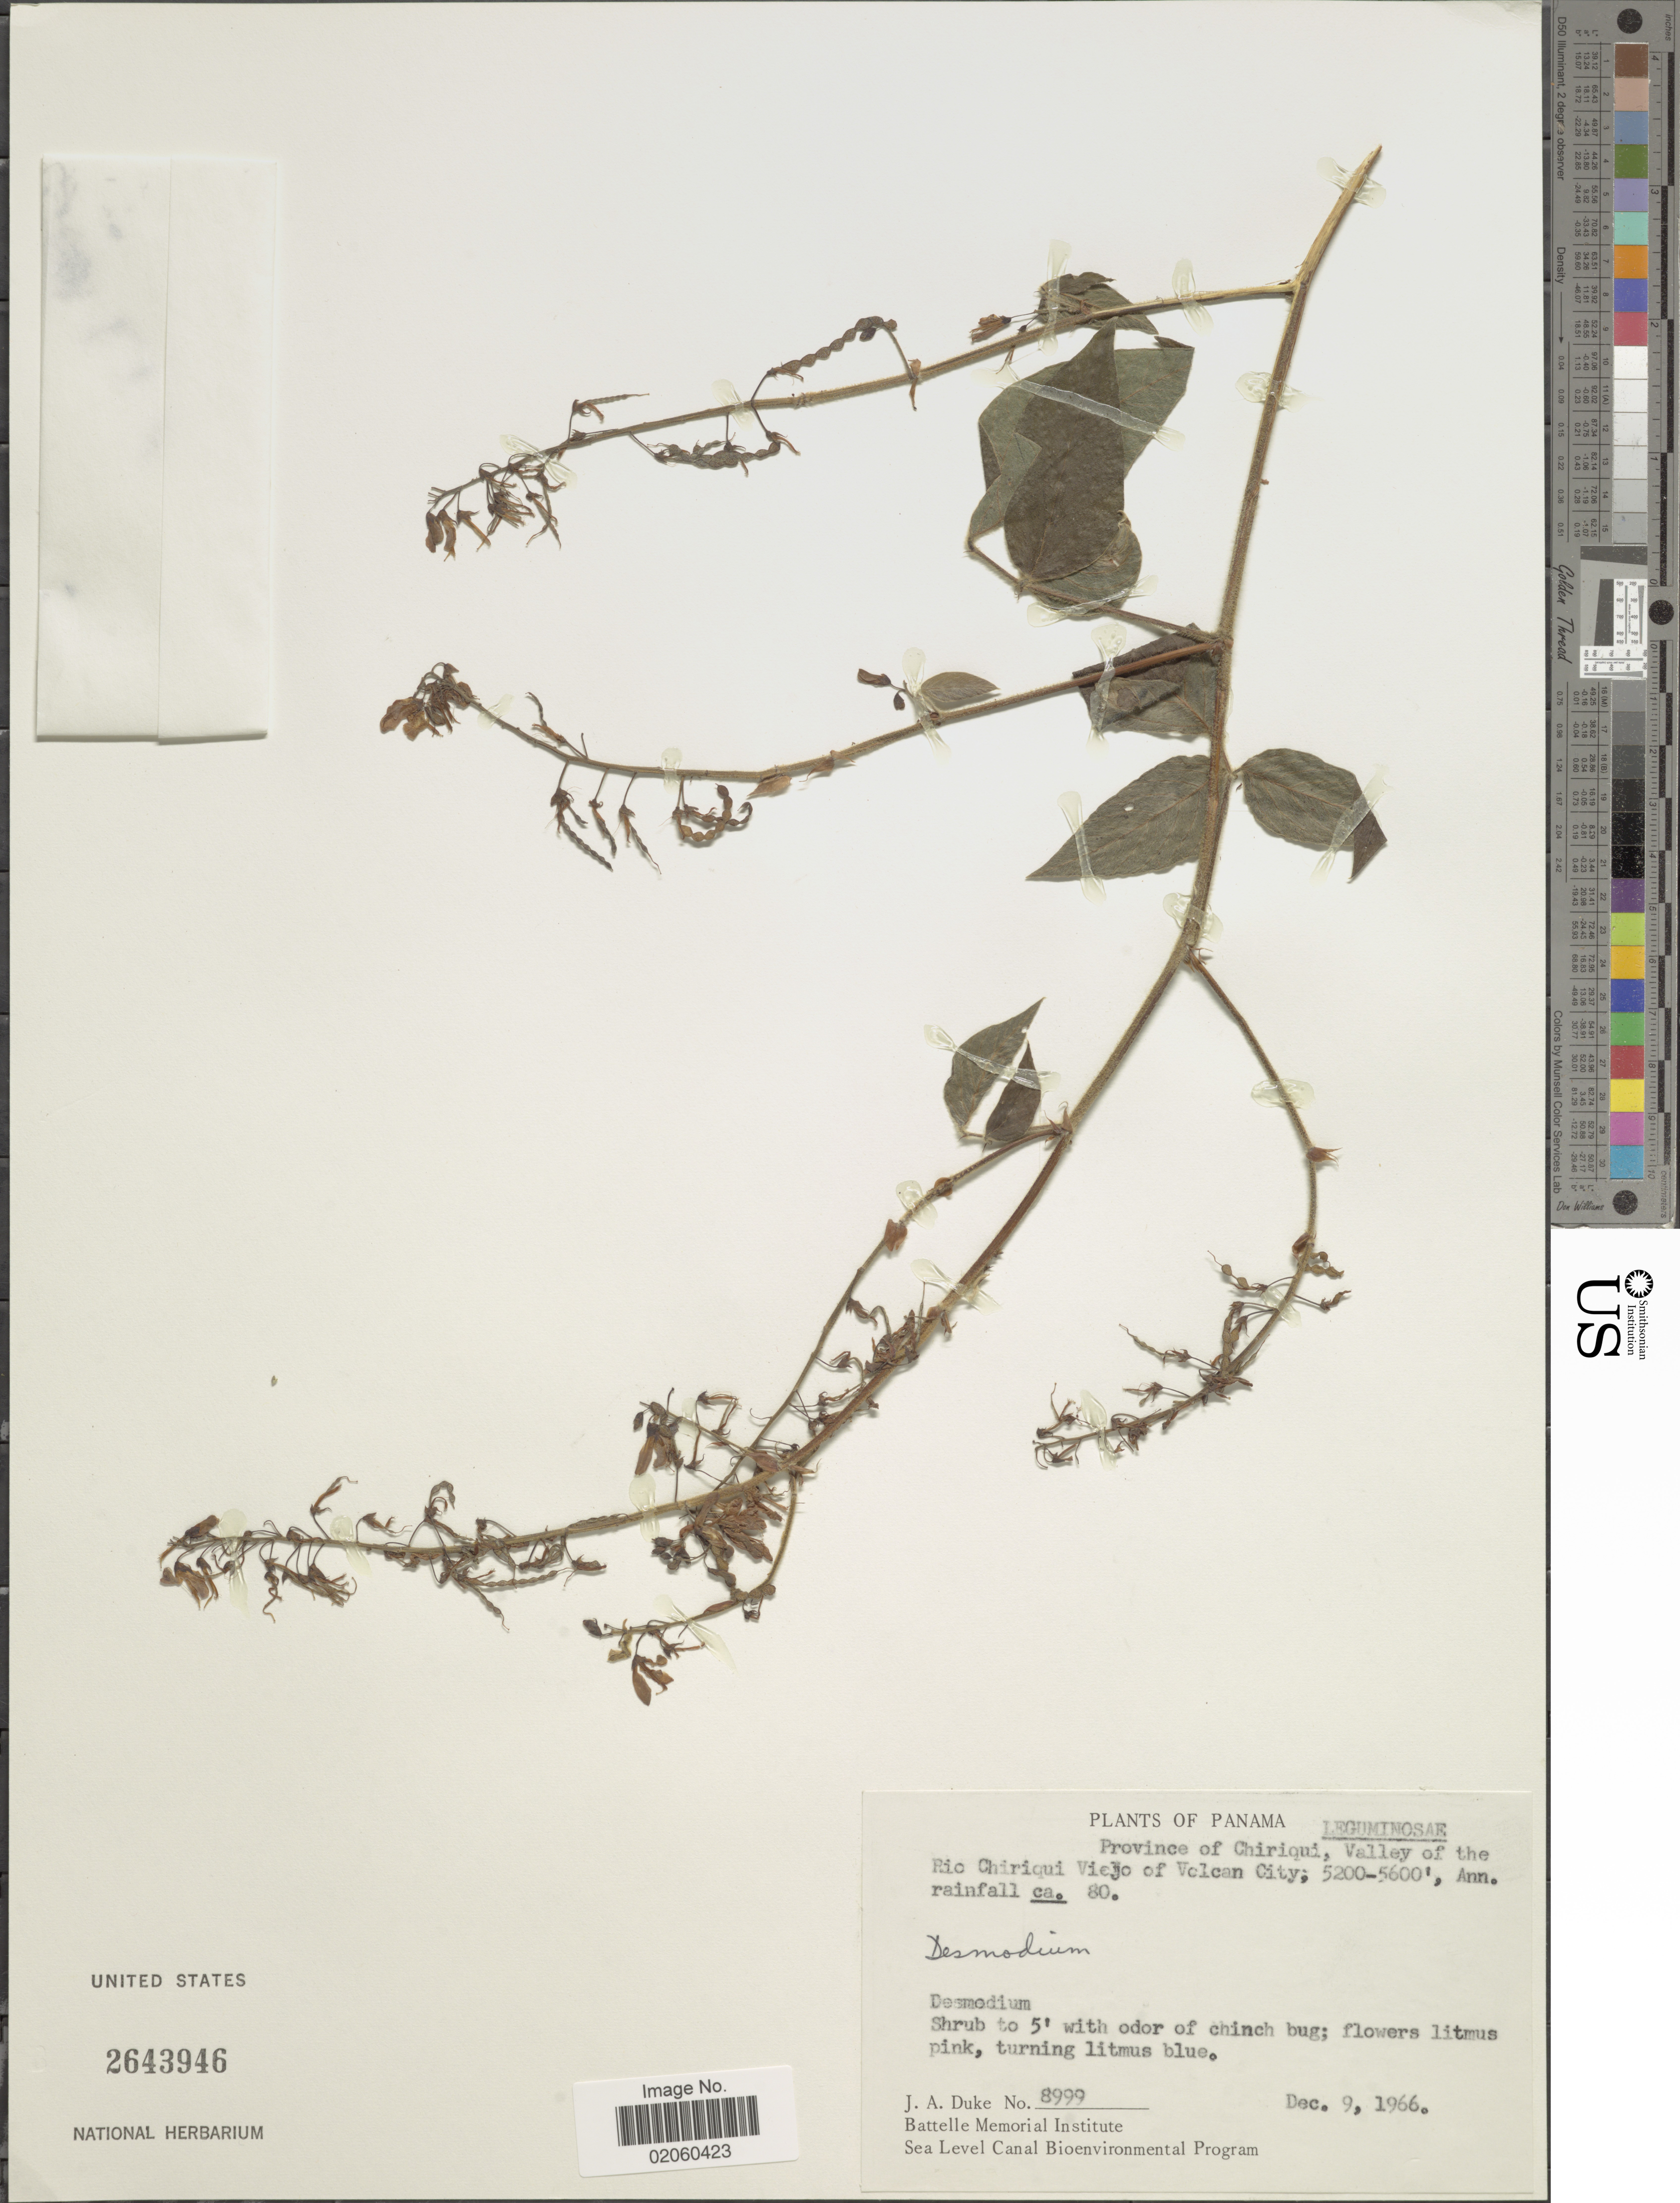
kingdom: Plantae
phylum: Tracheophyta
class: Magnoliopsida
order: Fabales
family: Fabaceae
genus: Desmodium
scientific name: Desmodium sp.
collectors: J. A. Duke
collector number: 8999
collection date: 1966-12-09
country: Panama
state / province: Chiriqui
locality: Province of Chiriqui, Valley of the Rio Chiriqui Viejo of Volcan City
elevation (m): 1585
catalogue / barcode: US 2643946